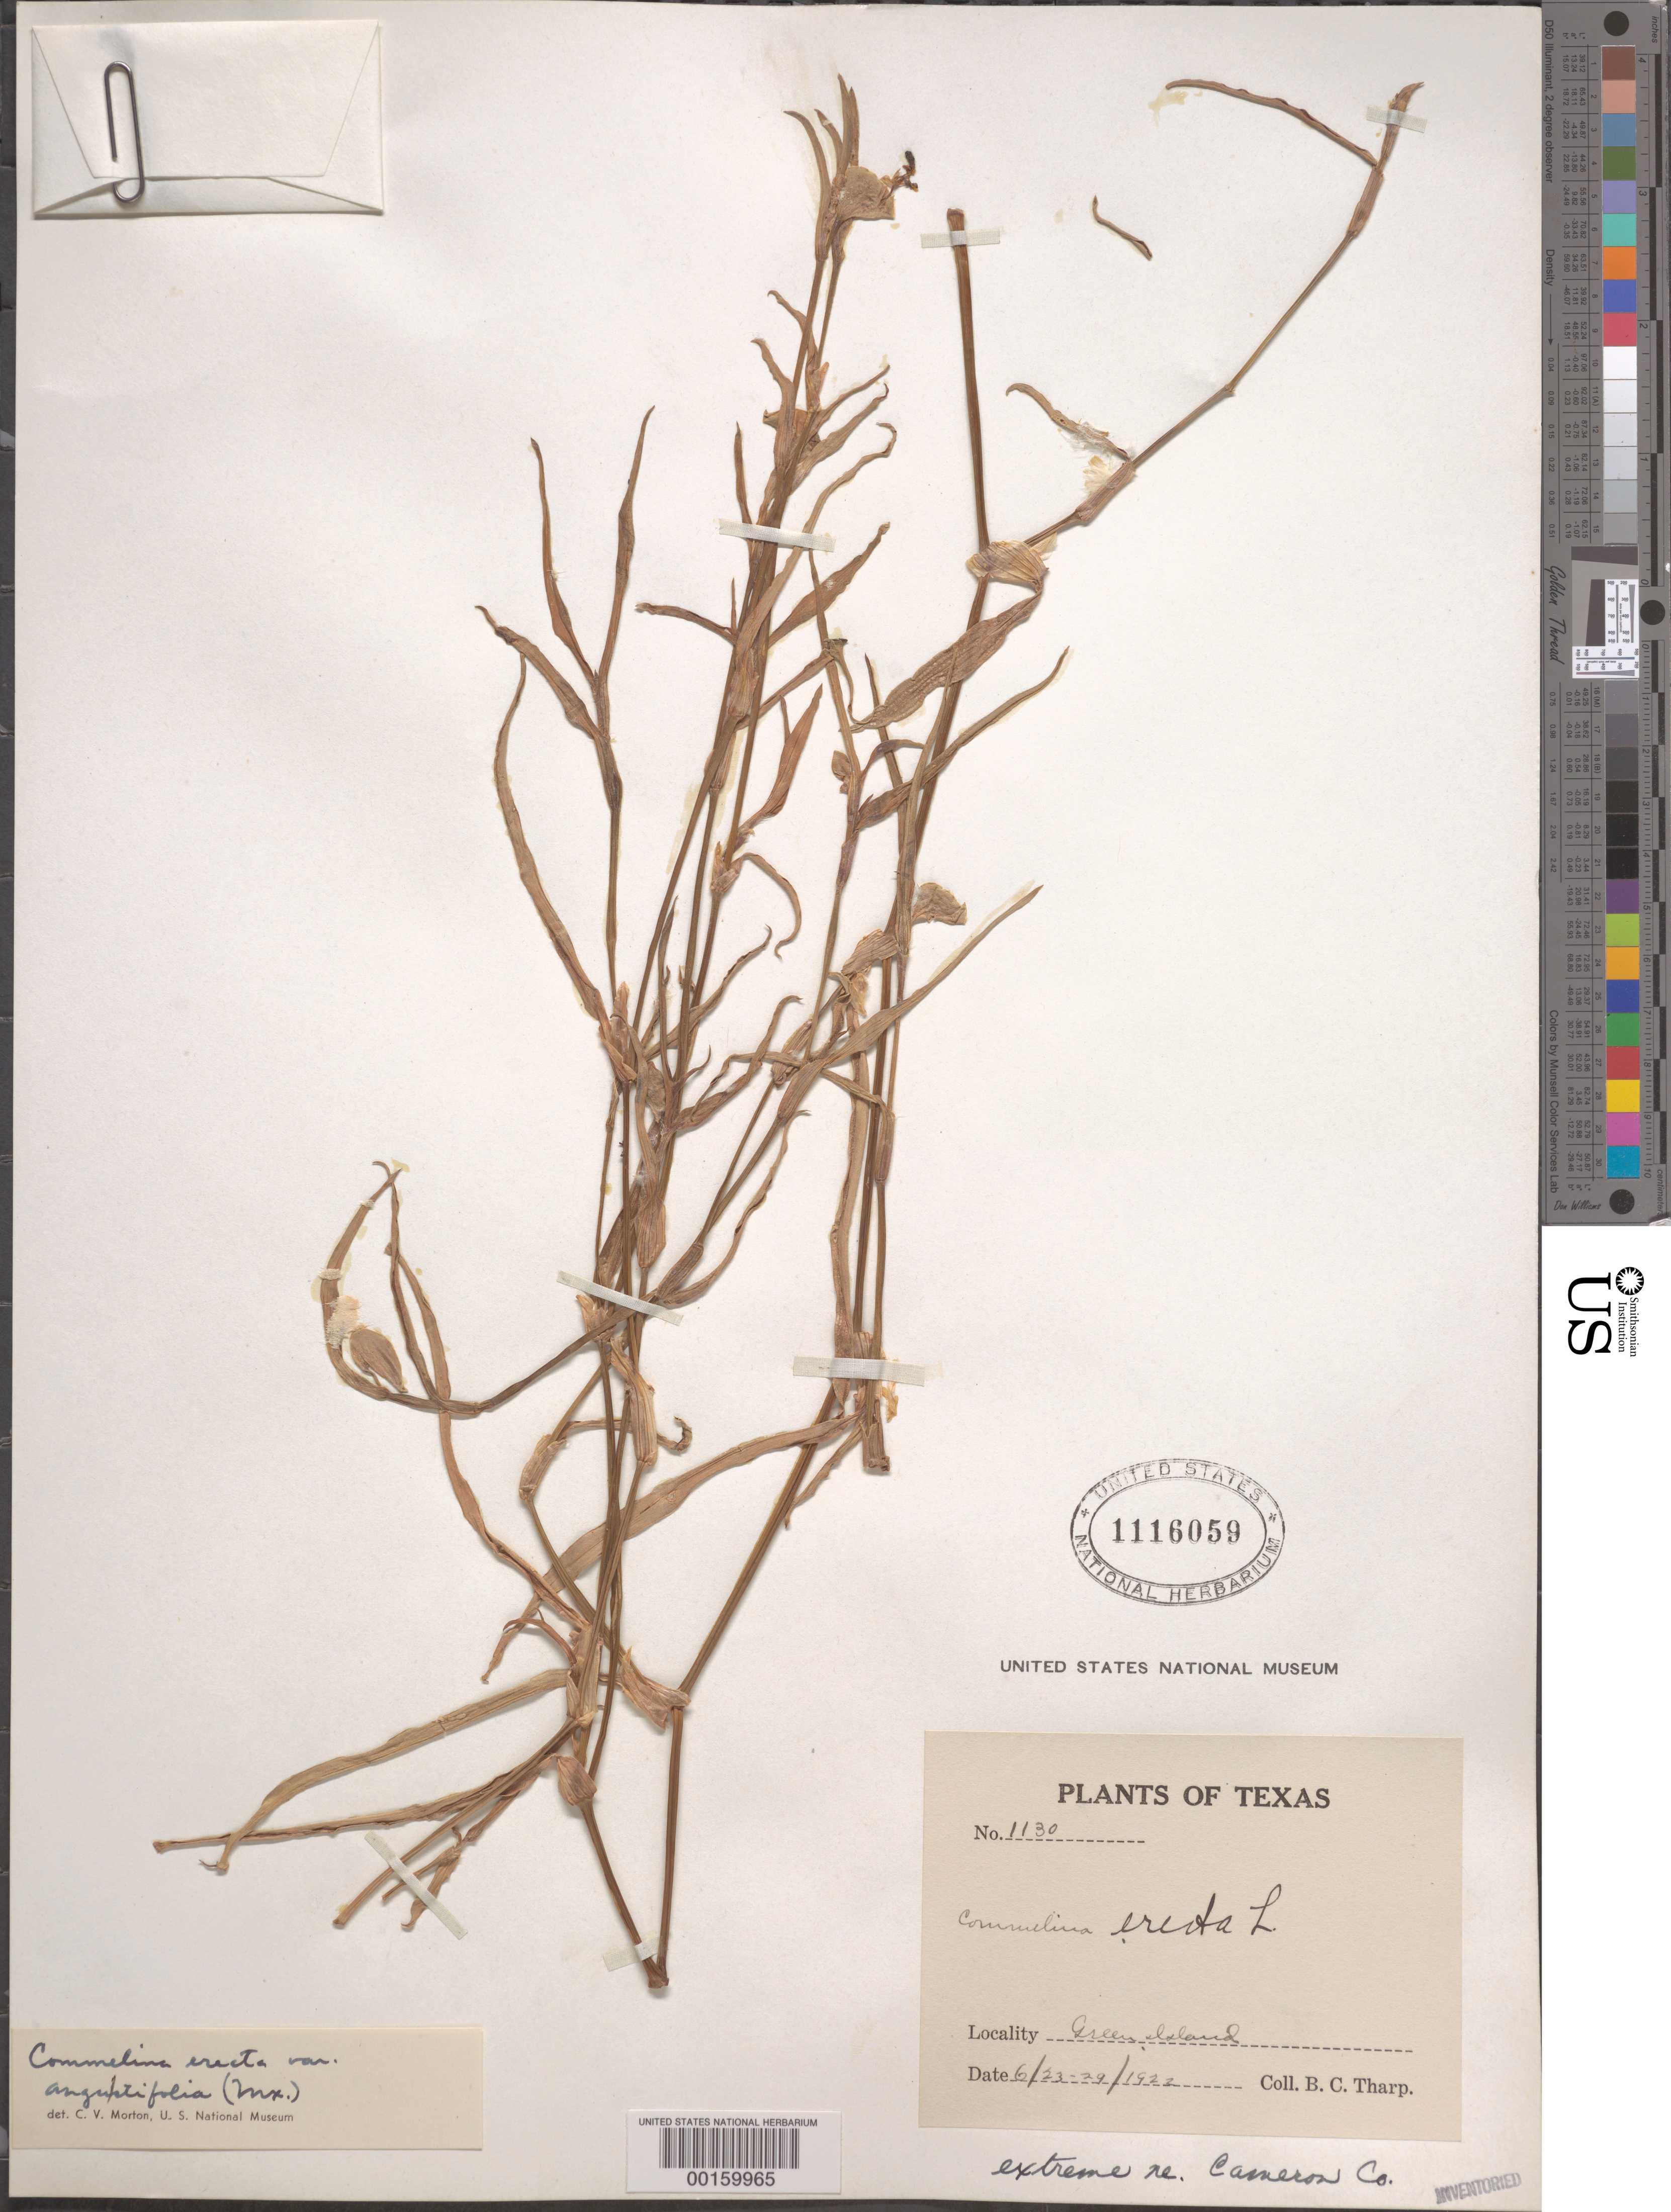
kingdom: Plantae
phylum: Tracheophyta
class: Liliopsida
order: Commelinales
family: Commelinaceae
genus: Commelina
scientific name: Commelina erecta var. angustifolia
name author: (Michx.) Fernald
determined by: Morton, C. V.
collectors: B. C. Tharp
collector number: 1130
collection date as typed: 23 Jun 1922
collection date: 1922-06-23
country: United States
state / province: Texas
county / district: Cameron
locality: Green island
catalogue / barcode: US 1116059